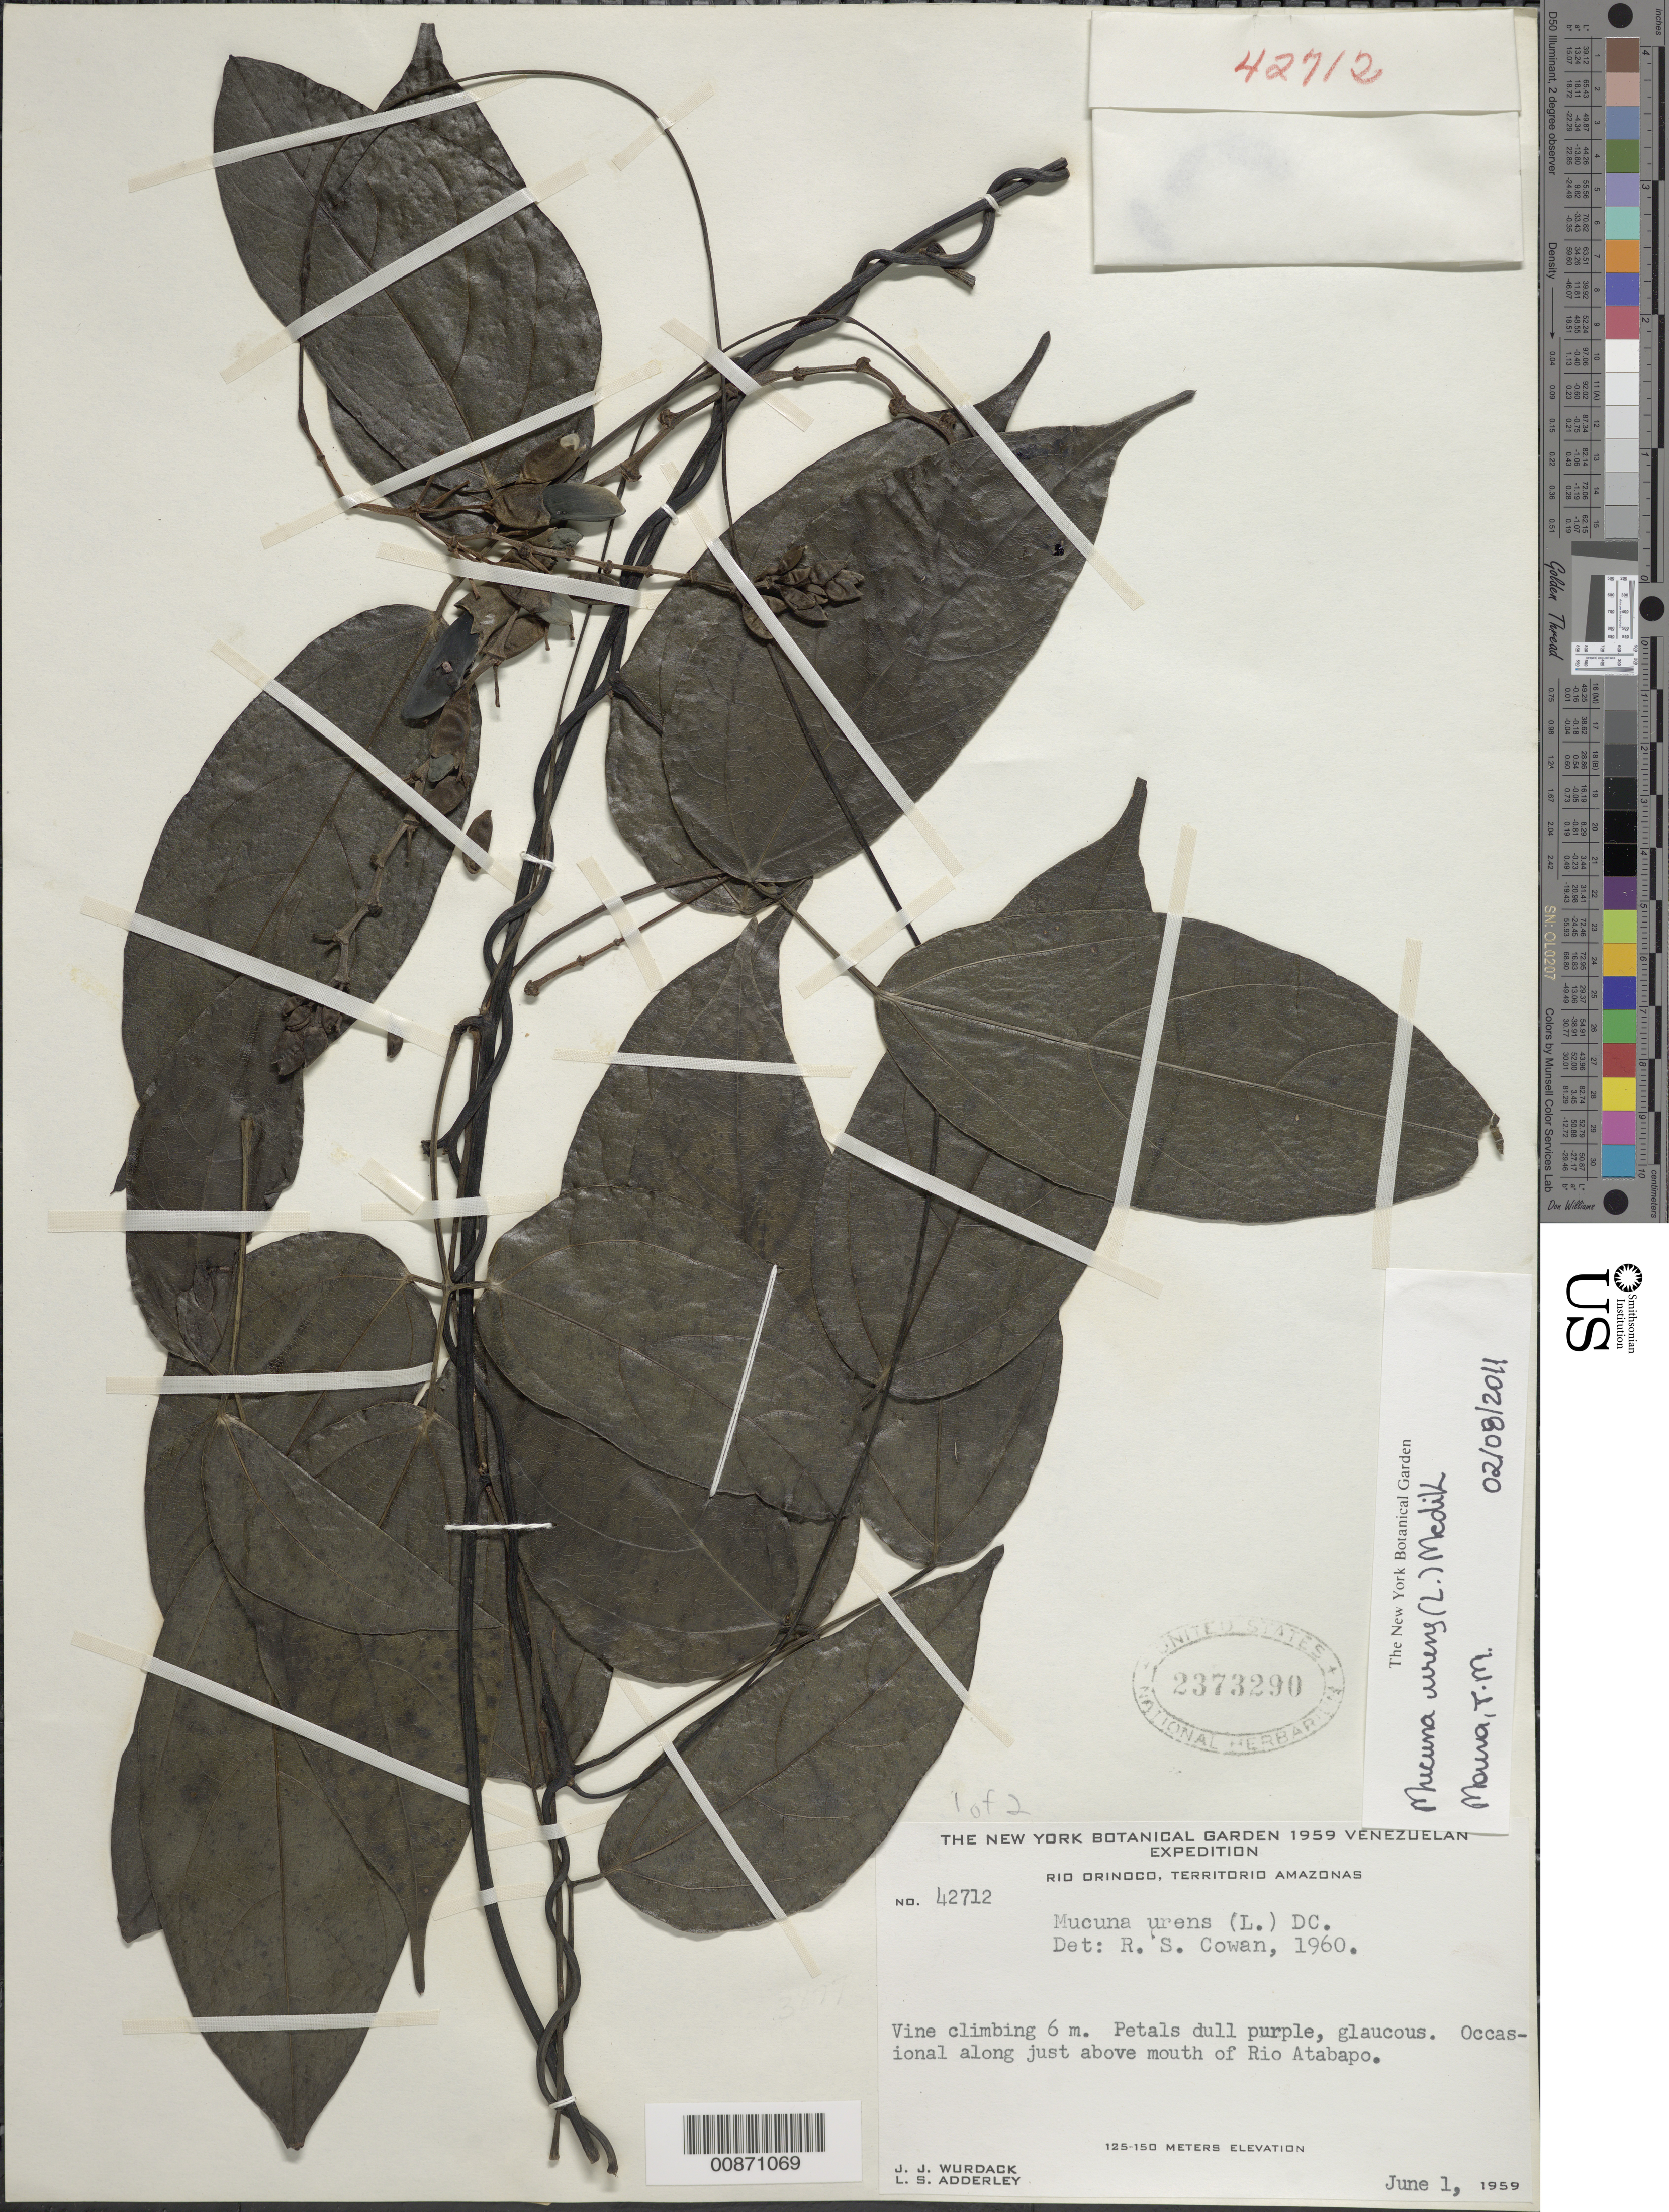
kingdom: Plantae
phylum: Tracheophyta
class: Magnoliopsida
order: Fabales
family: Fabaceae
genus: Mucuna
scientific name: Mucuna urens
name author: (L.) Medik.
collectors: J. J. Wurdack & L. S. Adderley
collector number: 42712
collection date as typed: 1-Jun-59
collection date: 1959-06-01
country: Venezuela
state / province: Amazonas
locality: Rio Orinoco, Río Atabapo, just above mouth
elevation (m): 125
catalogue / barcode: US 2373290